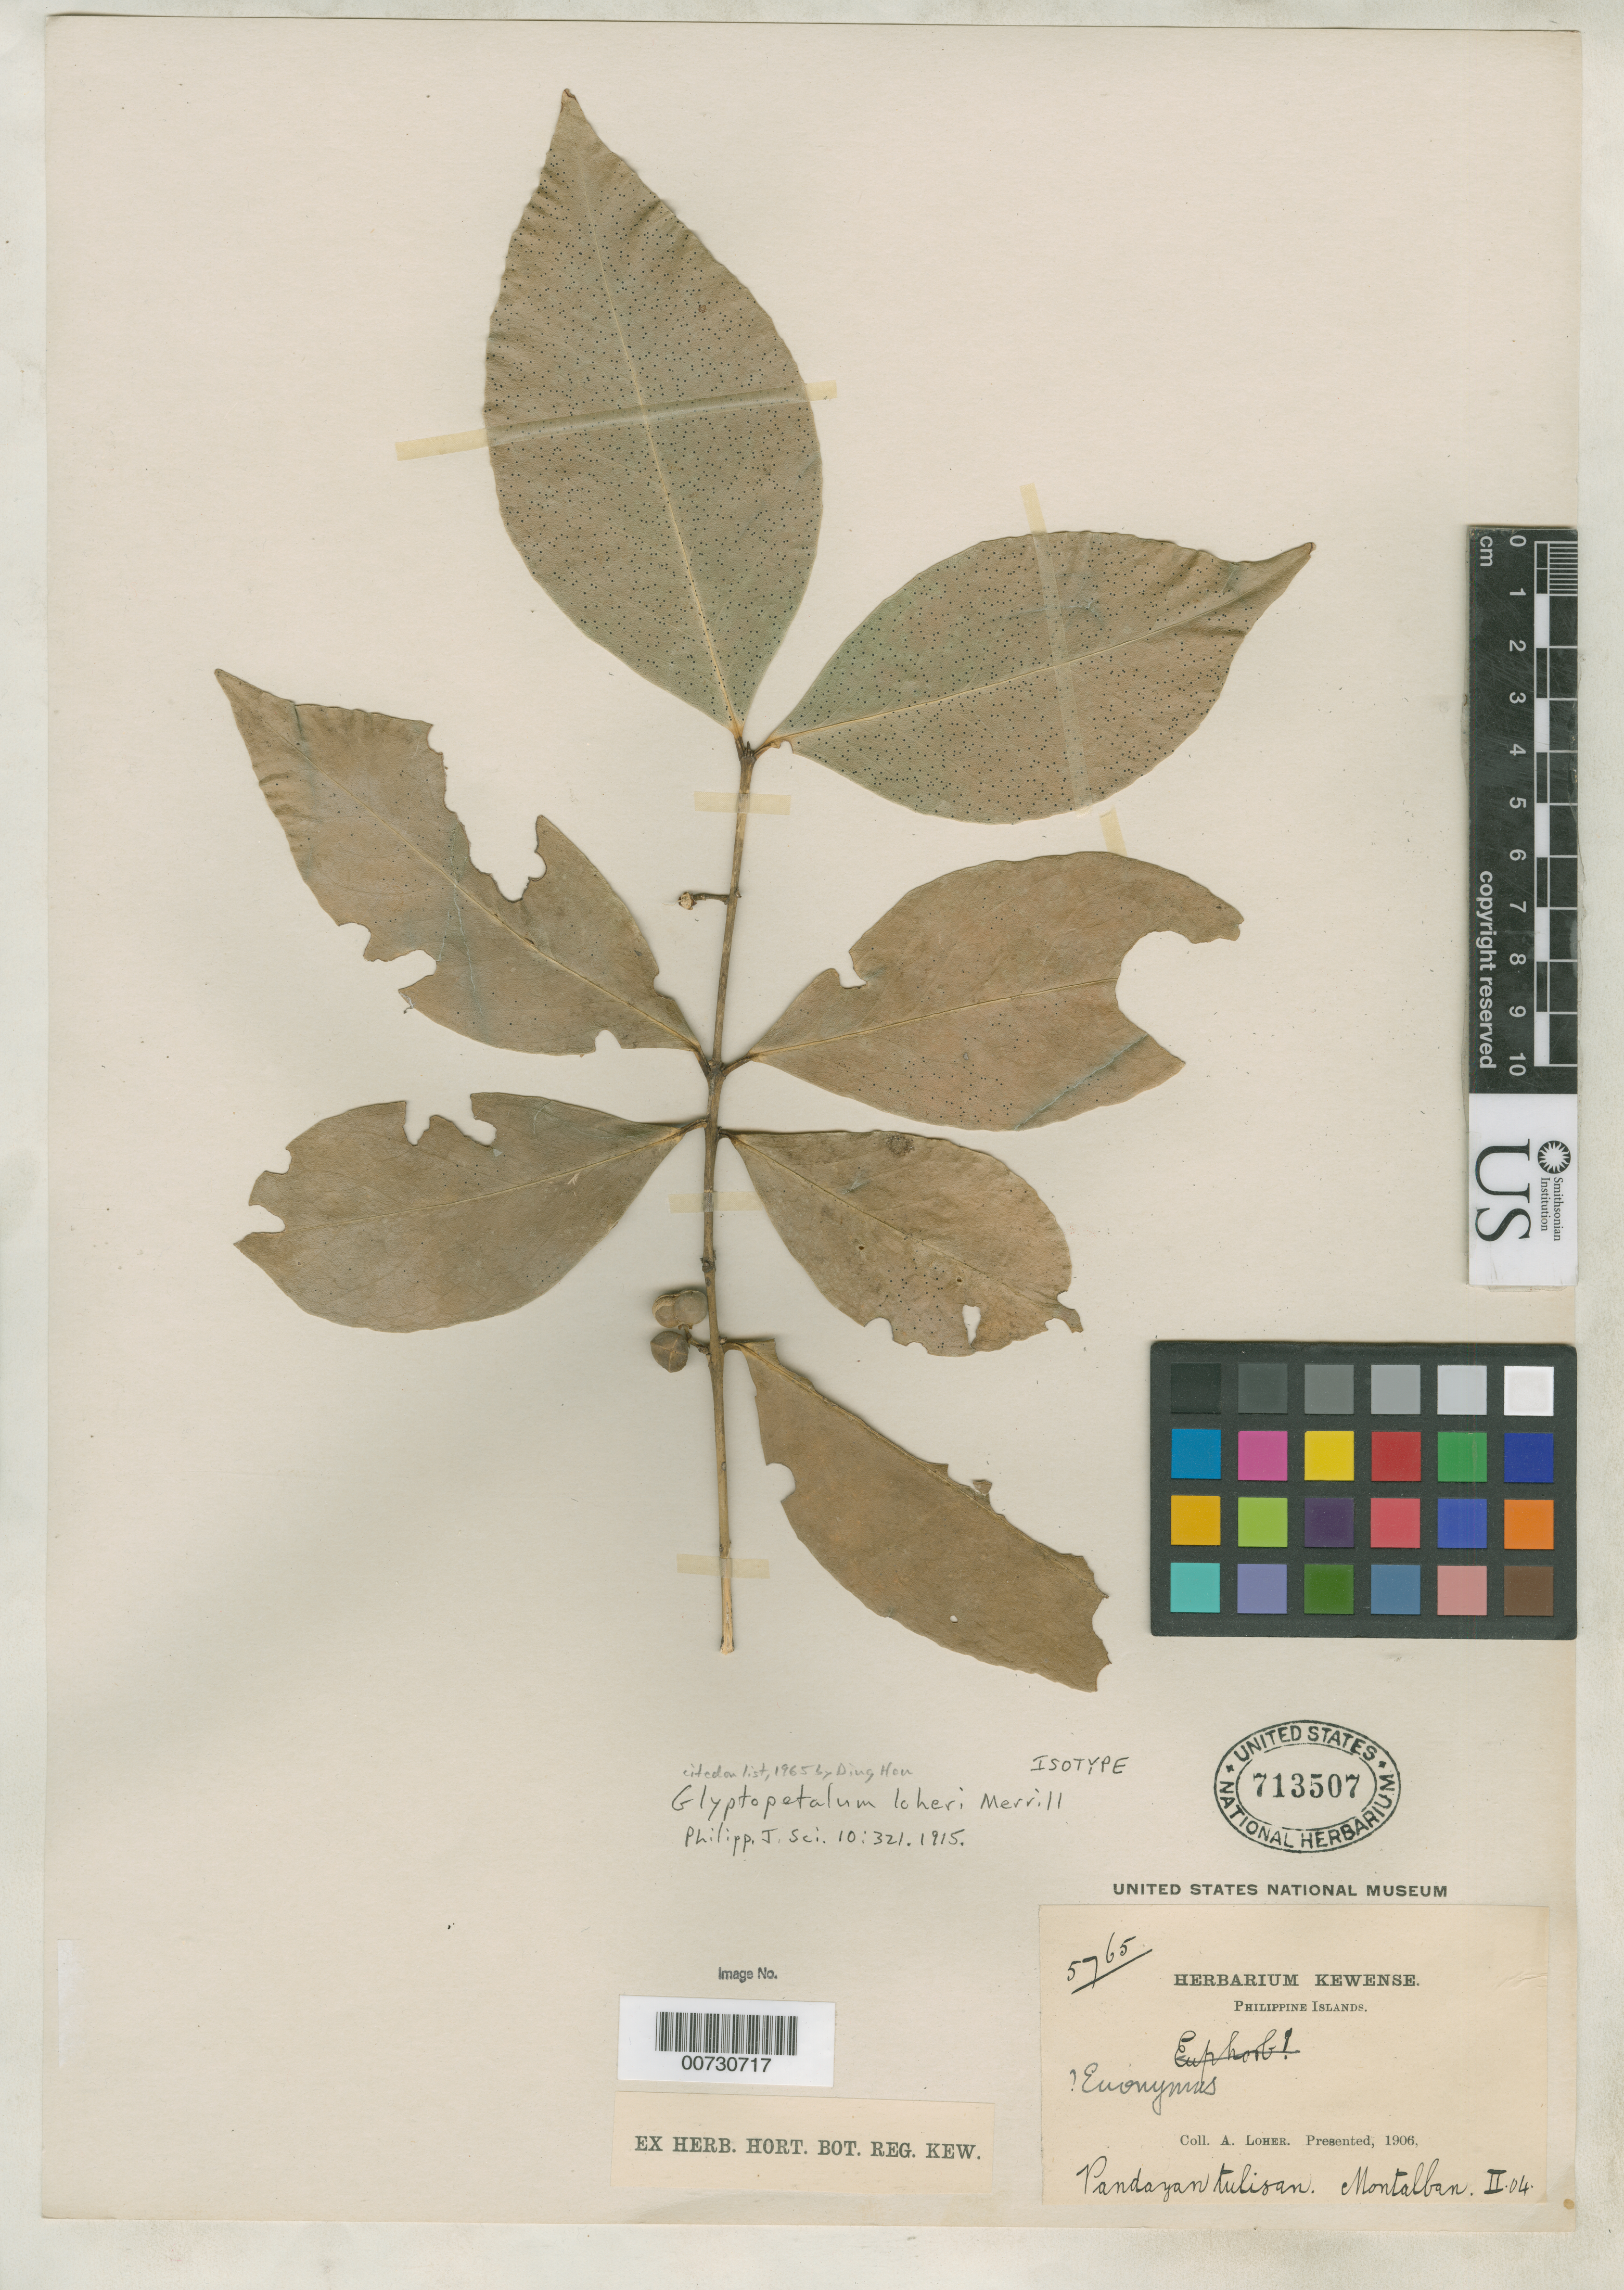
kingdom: Plantae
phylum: Tracheophyta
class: Magnoliopsida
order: Celastrales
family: Celastraceae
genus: Glyptopetalum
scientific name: Glyptopetalum loheri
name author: Merr.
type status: Isotype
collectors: A. Loher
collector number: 5765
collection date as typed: Feb 1904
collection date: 1904-02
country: Philippines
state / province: Calabarzon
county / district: Rizal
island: Luzon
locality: Montalban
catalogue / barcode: US 713507